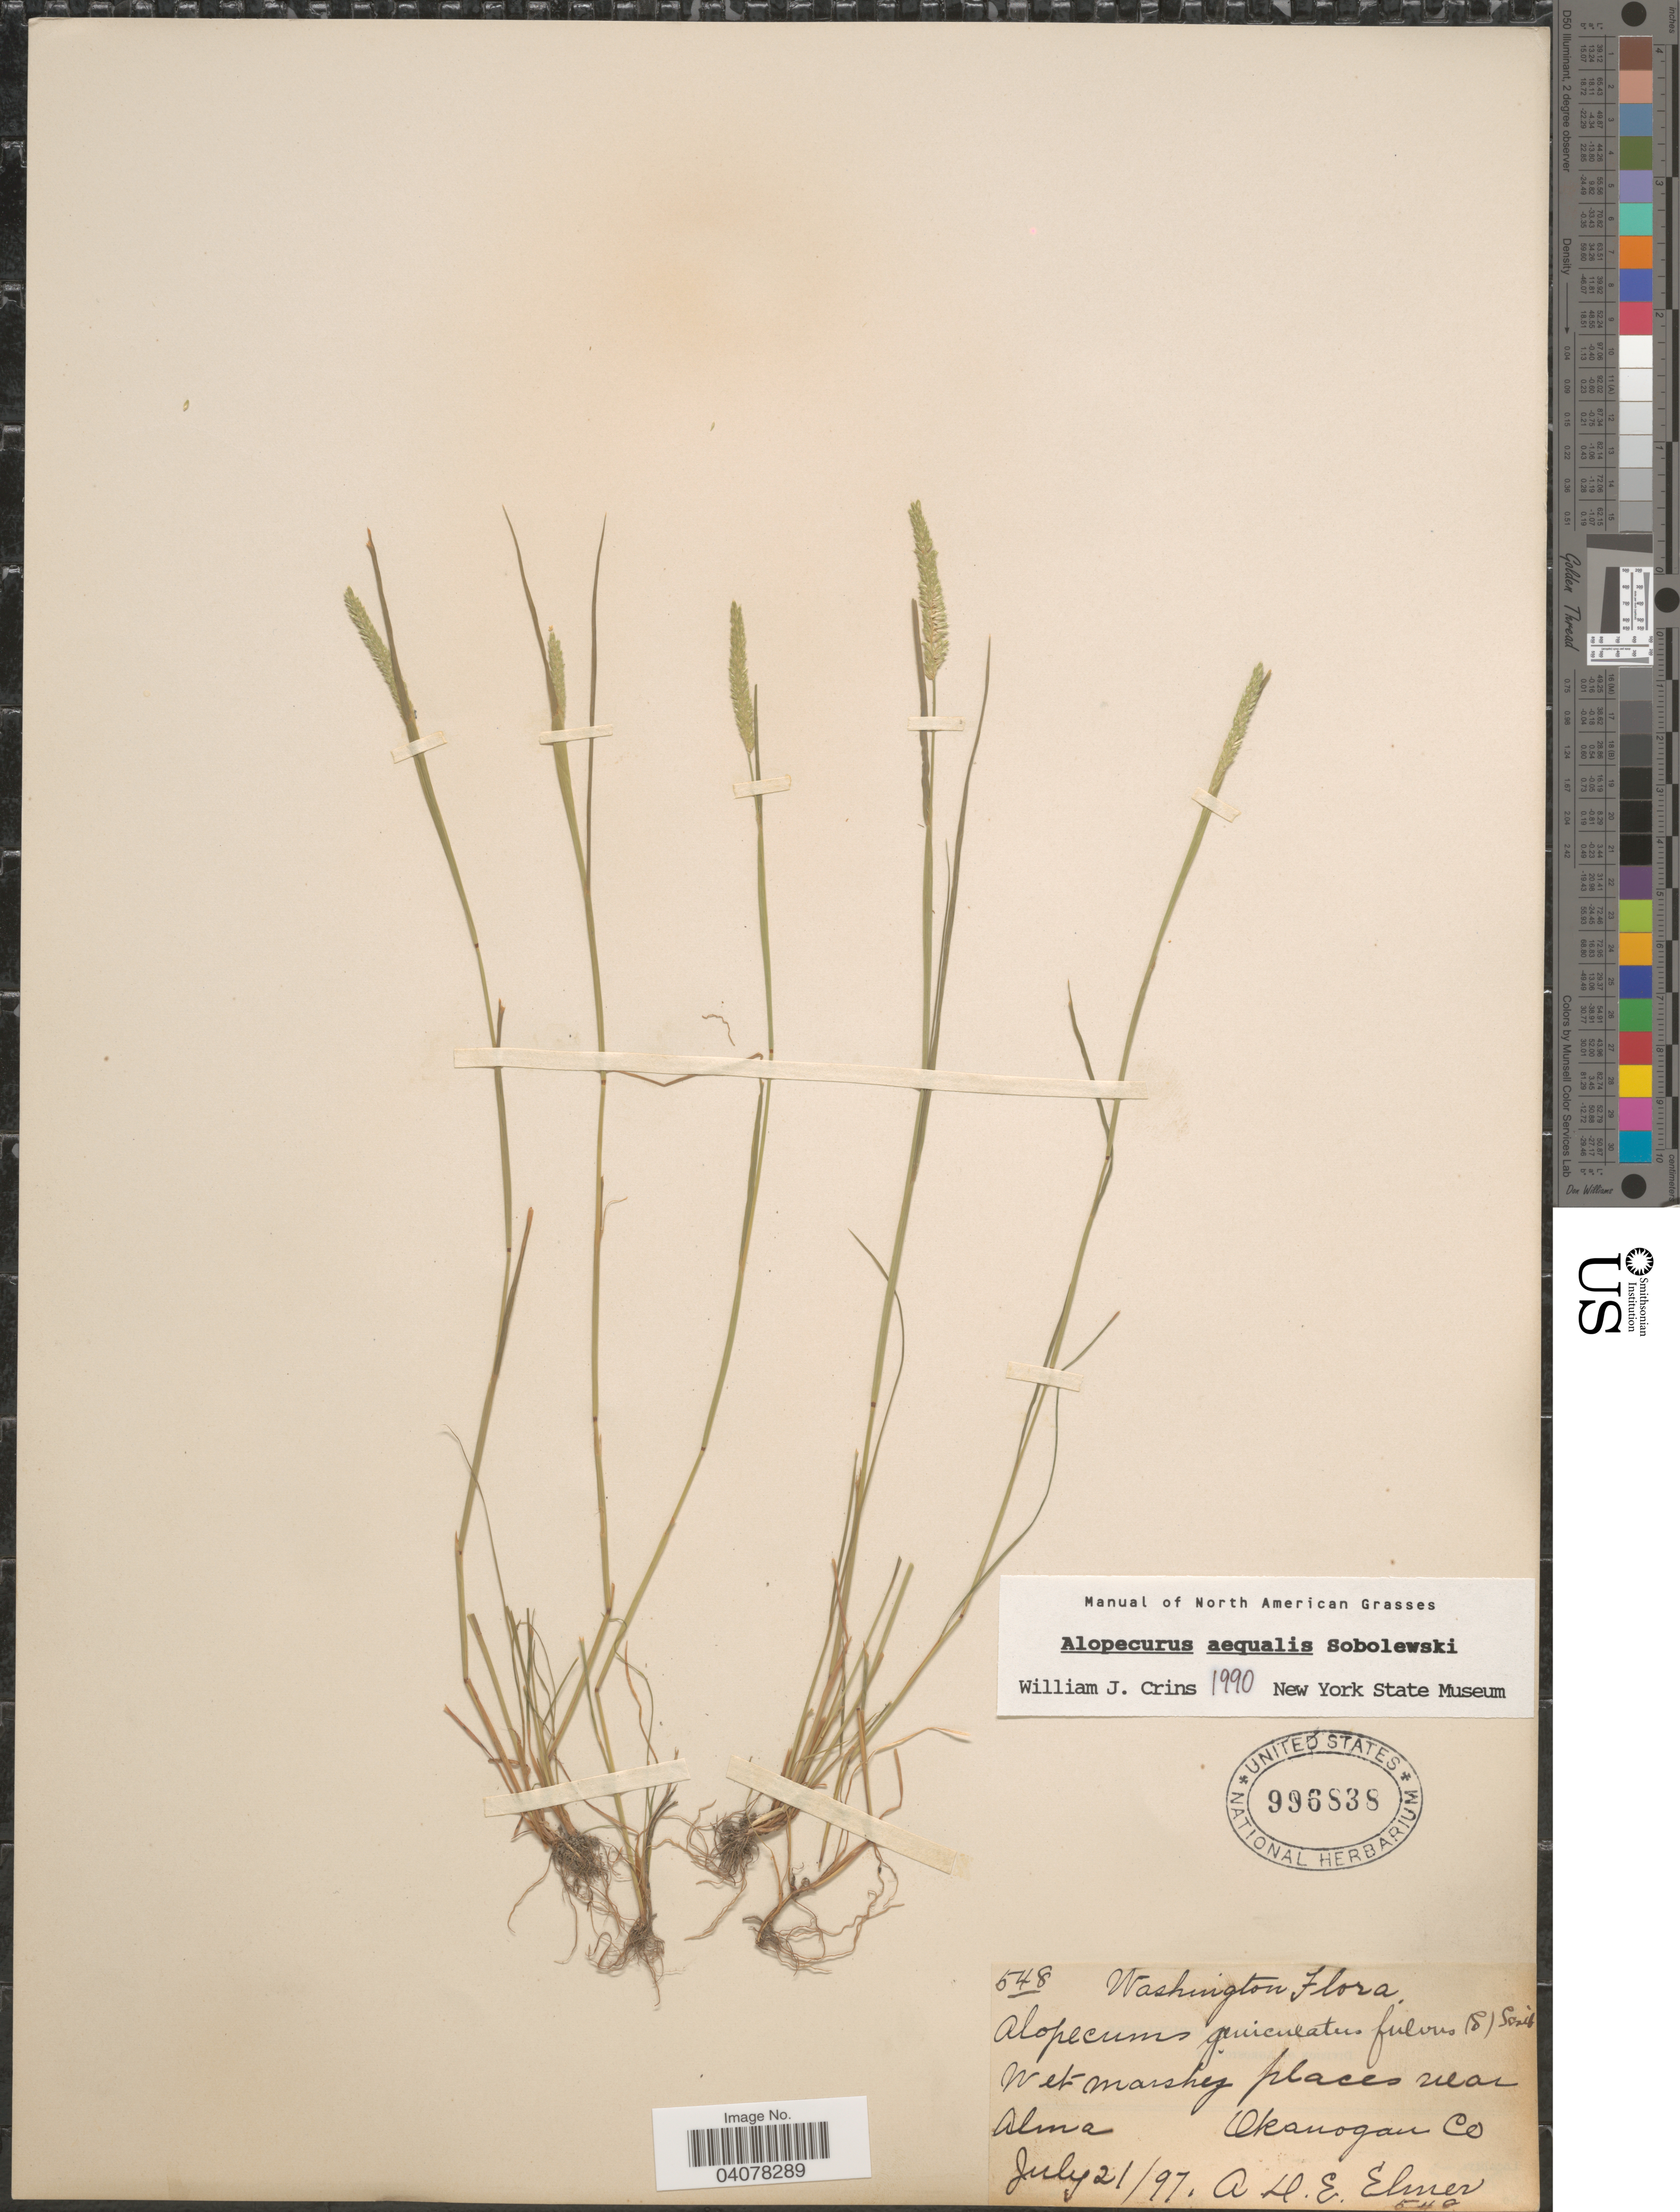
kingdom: Plantae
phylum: Tracheophyta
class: Liliopsida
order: Poales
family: Poaceae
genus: Alopecurus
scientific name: Alopecurus aequalis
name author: Sobol.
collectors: A. D. E. Elmer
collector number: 548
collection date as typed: Transcribed d/m/y: 21/7/97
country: United States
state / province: Washington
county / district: Okanogan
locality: Wet marshy places near Alma Okanogan Co.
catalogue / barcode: US 996838